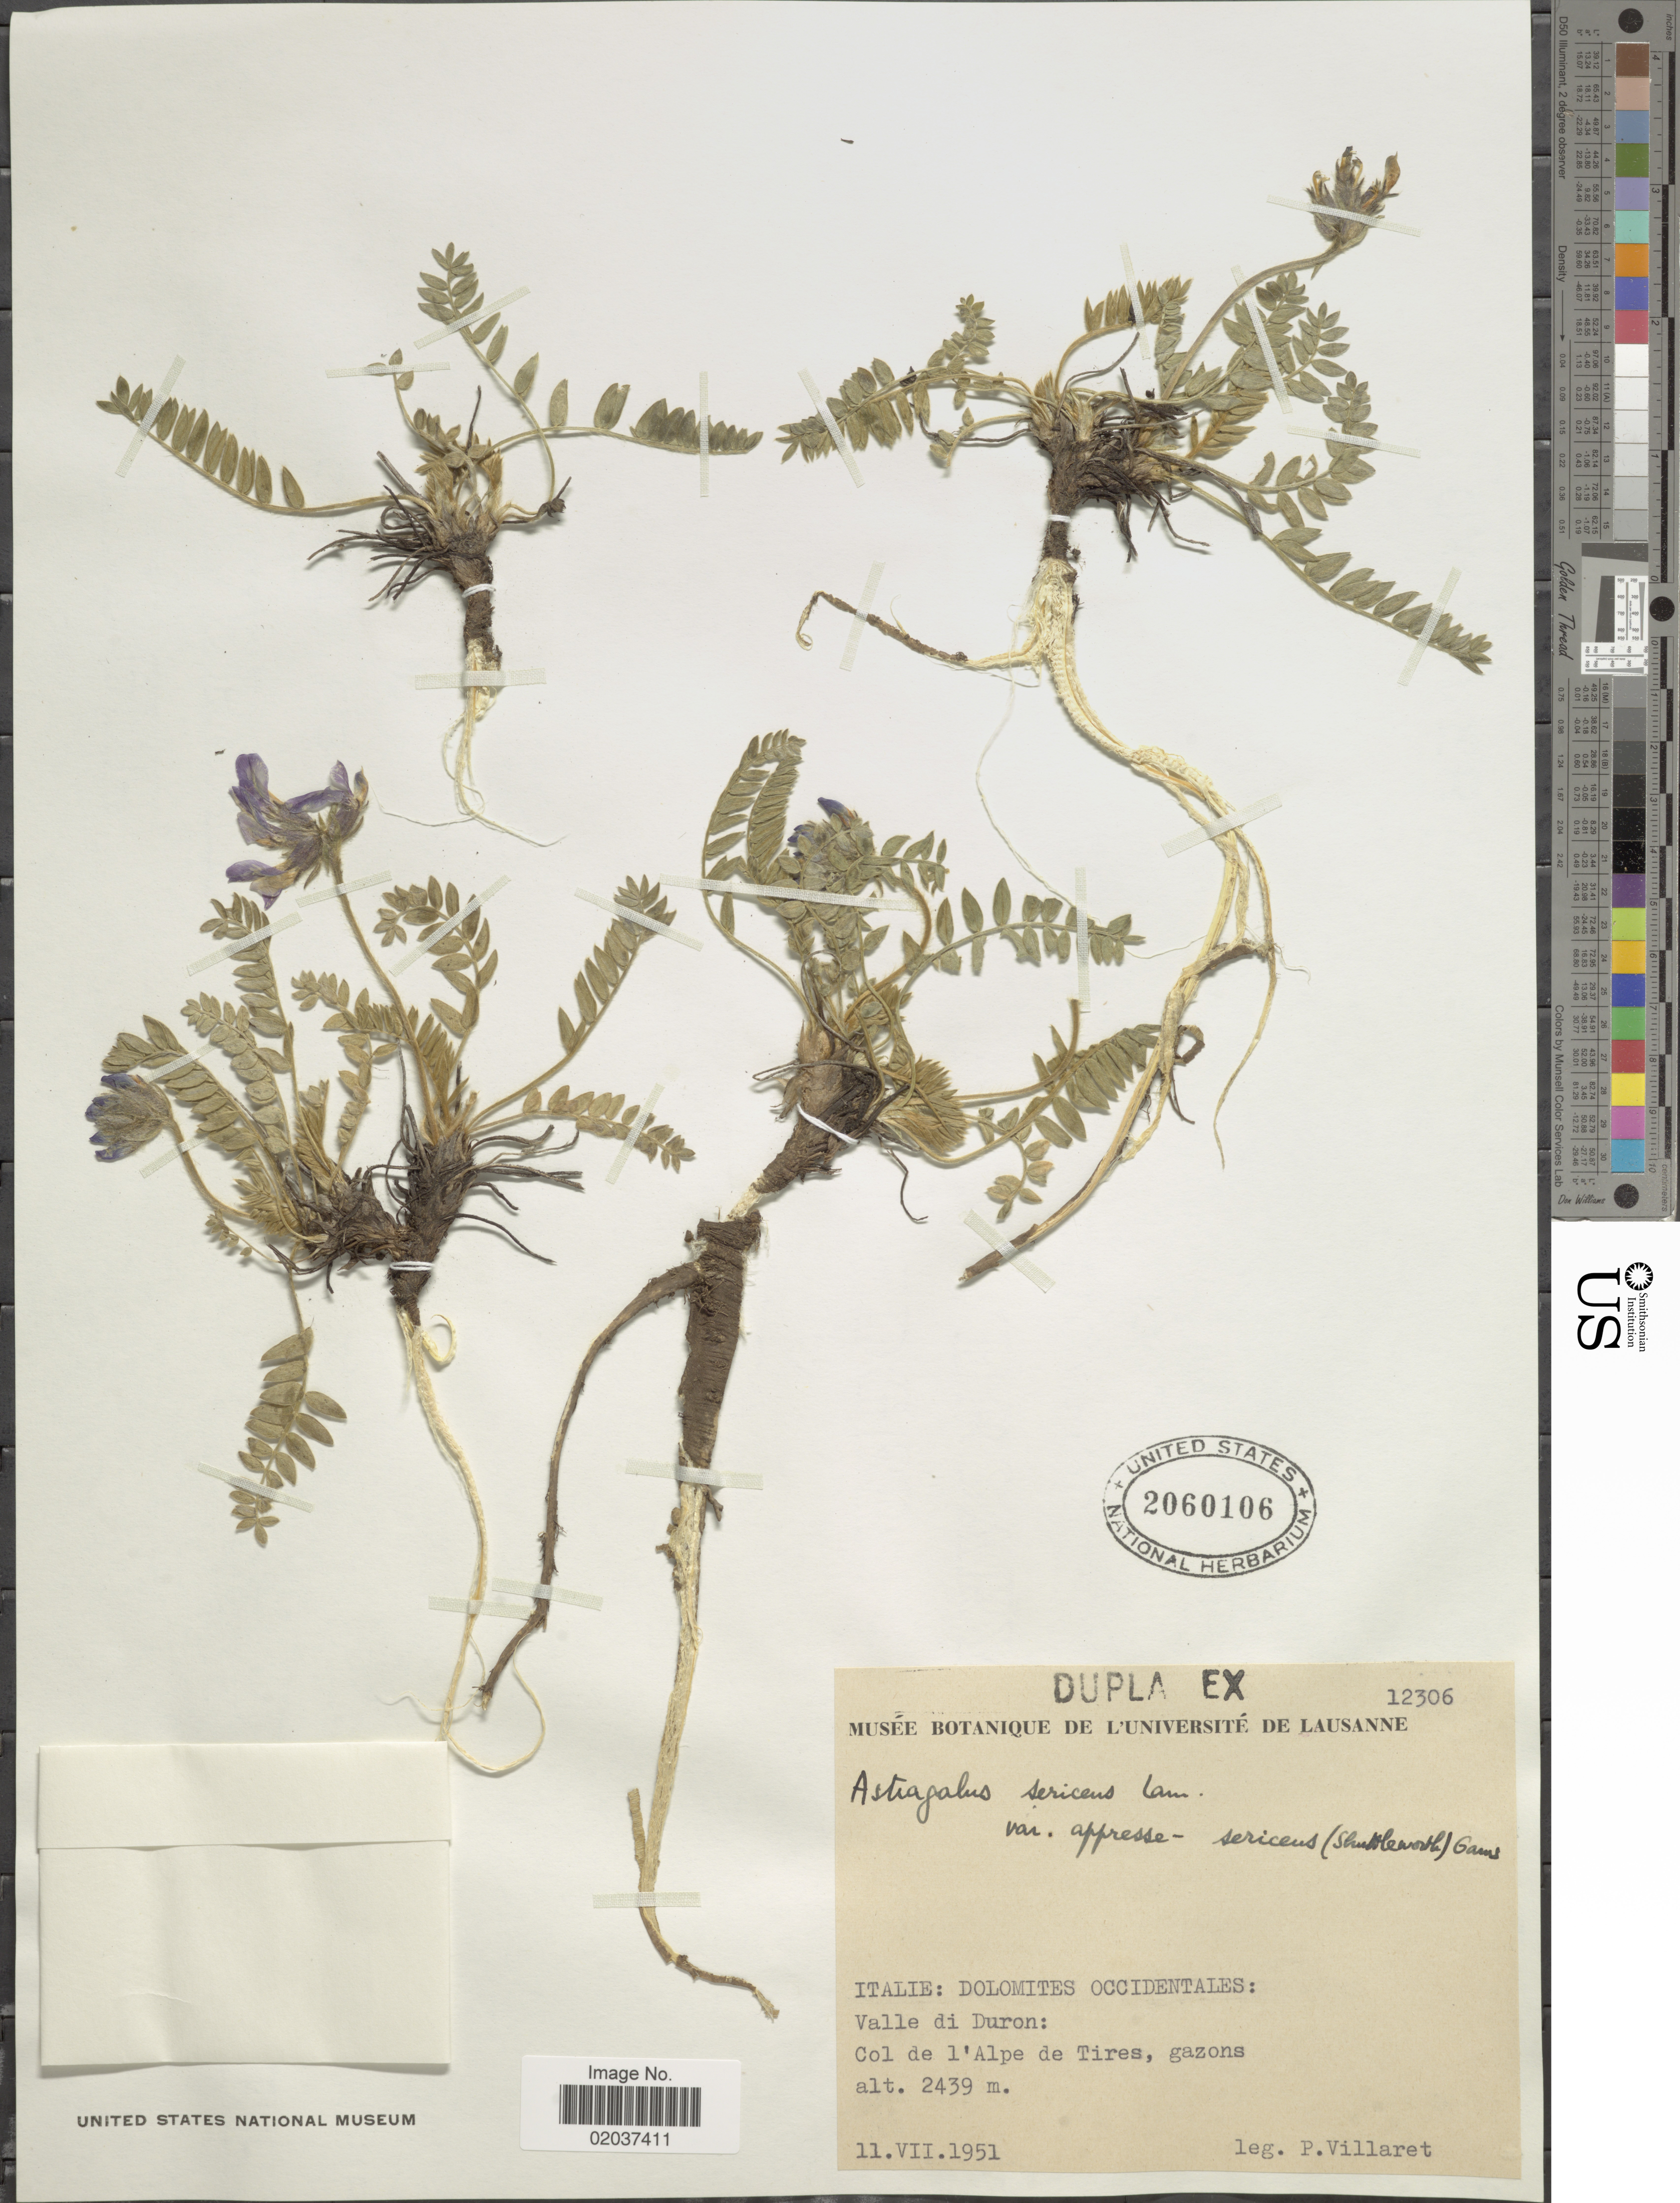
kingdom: Plantae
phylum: Tracheophyta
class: Magnoliopsida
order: Fabales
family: Fabaceae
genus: Astragalus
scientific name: Astragalus sericeus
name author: Lam.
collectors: P. Villaret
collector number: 12306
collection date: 1951-07-11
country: Italy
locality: Italie: Dolomites Occidentales: Valle di Duron, Col de l'Alpe de Tires, gazons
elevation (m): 2439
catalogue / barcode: US 2060106